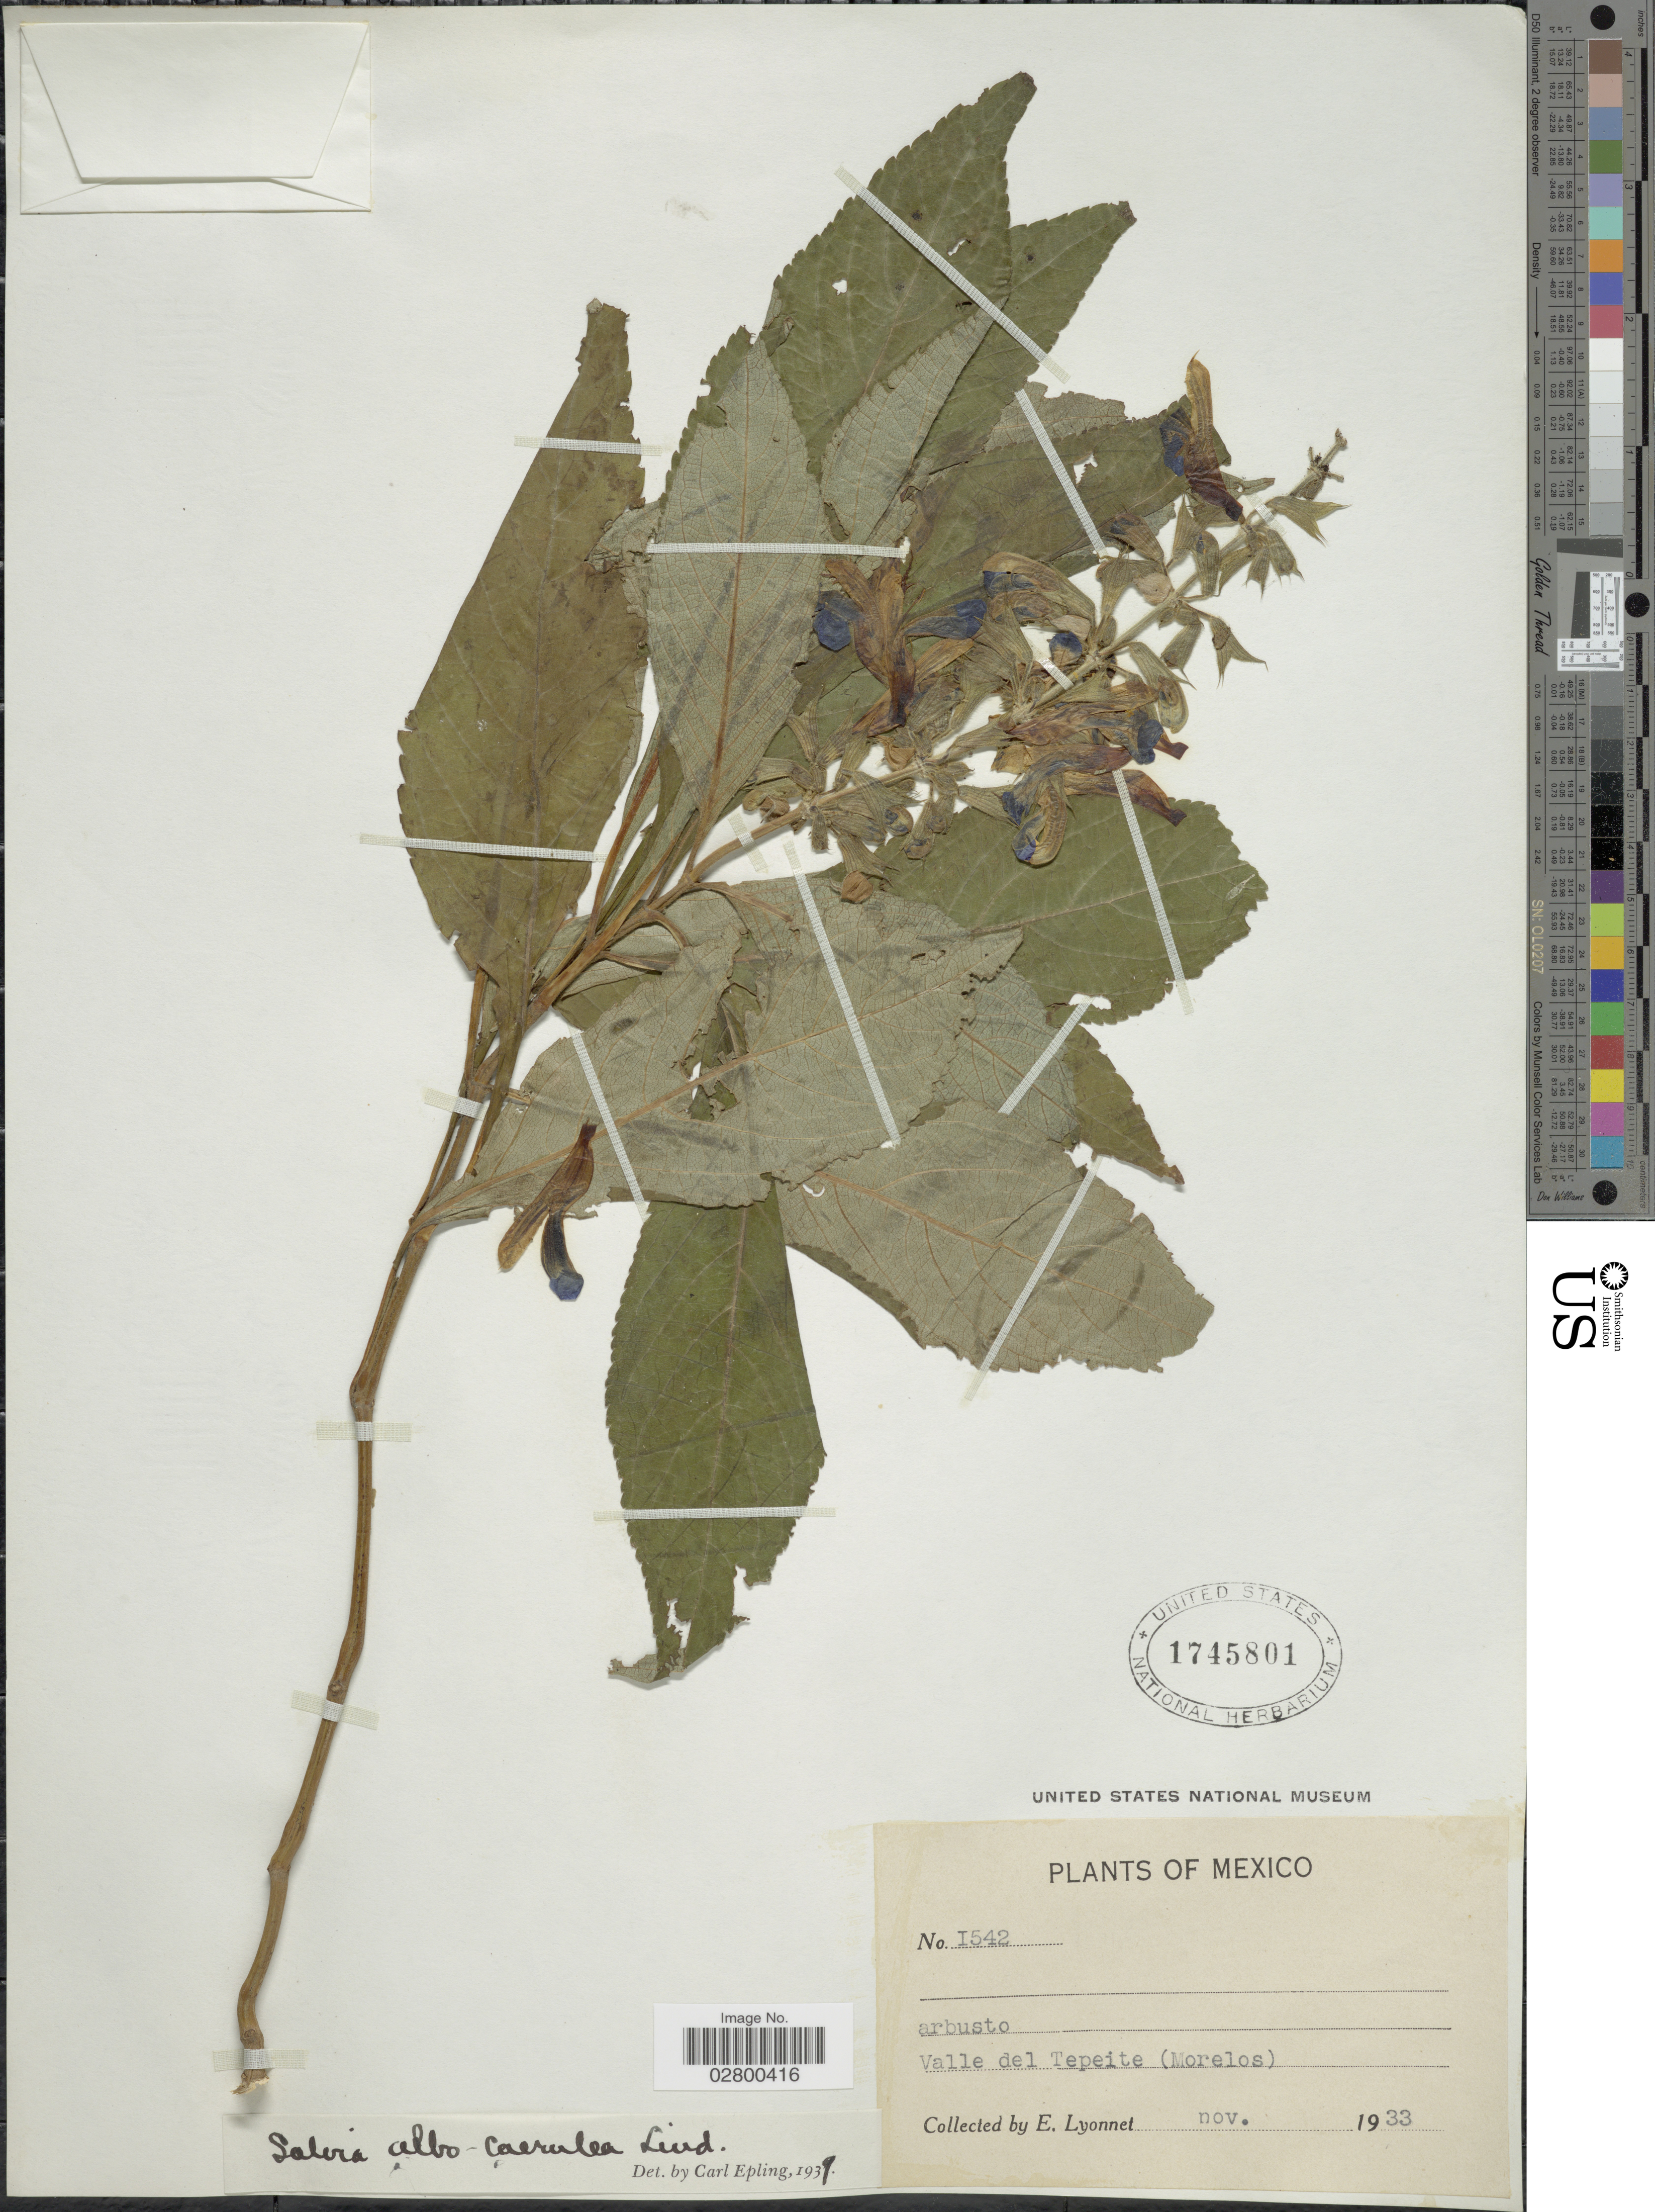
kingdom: Plantae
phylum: Tracheophyta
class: Magnoliopsida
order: Lamiales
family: Lamiaceae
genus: Salvia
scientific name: Salvia albocaerulea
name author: Linden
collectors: E. Lyonnet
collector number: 1542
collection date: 1933-11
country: Mexico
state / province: Morelos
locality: Valle del Tepeite (Morelos).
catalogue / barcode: US 1745801